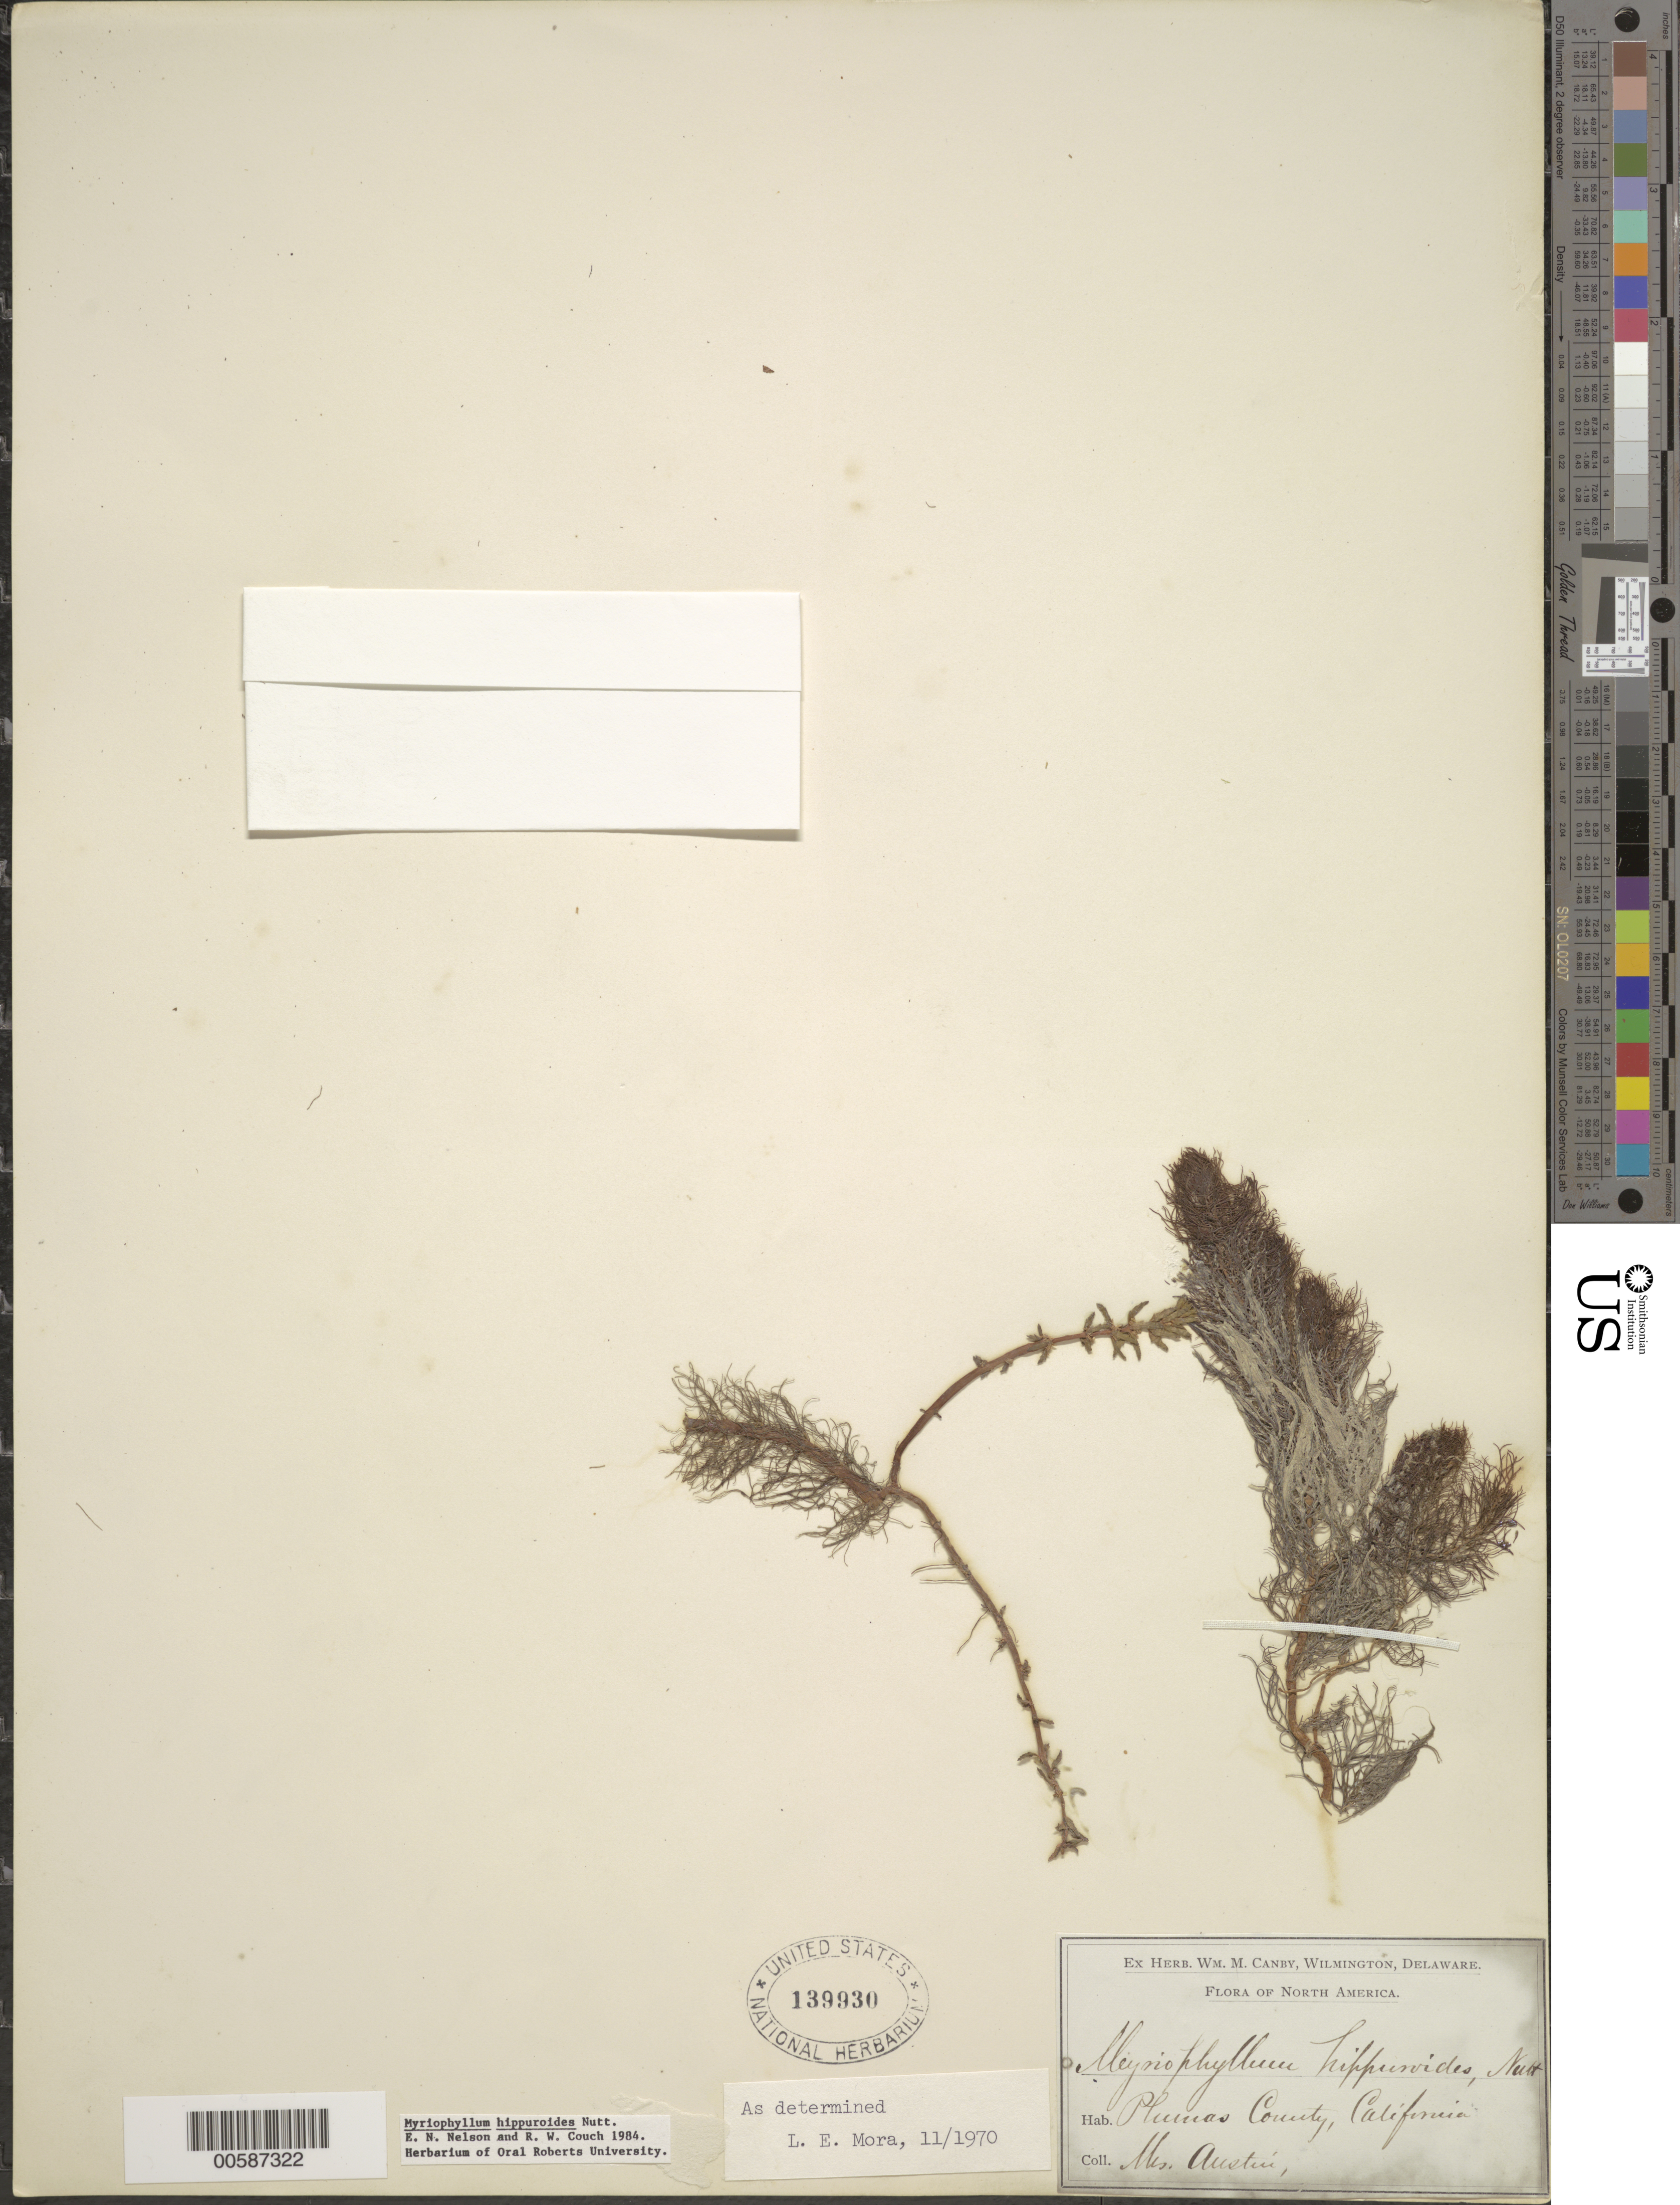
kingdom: Plantae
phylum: Tracheophyta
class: Magnoliopsida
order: Saxifragales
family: Haloragaceae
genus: Myriophyllum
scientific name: Myriophyllum hippuroides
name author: Nutt.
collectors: R. Austin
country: United States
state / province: California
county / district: Plumas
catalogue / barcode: US 139930